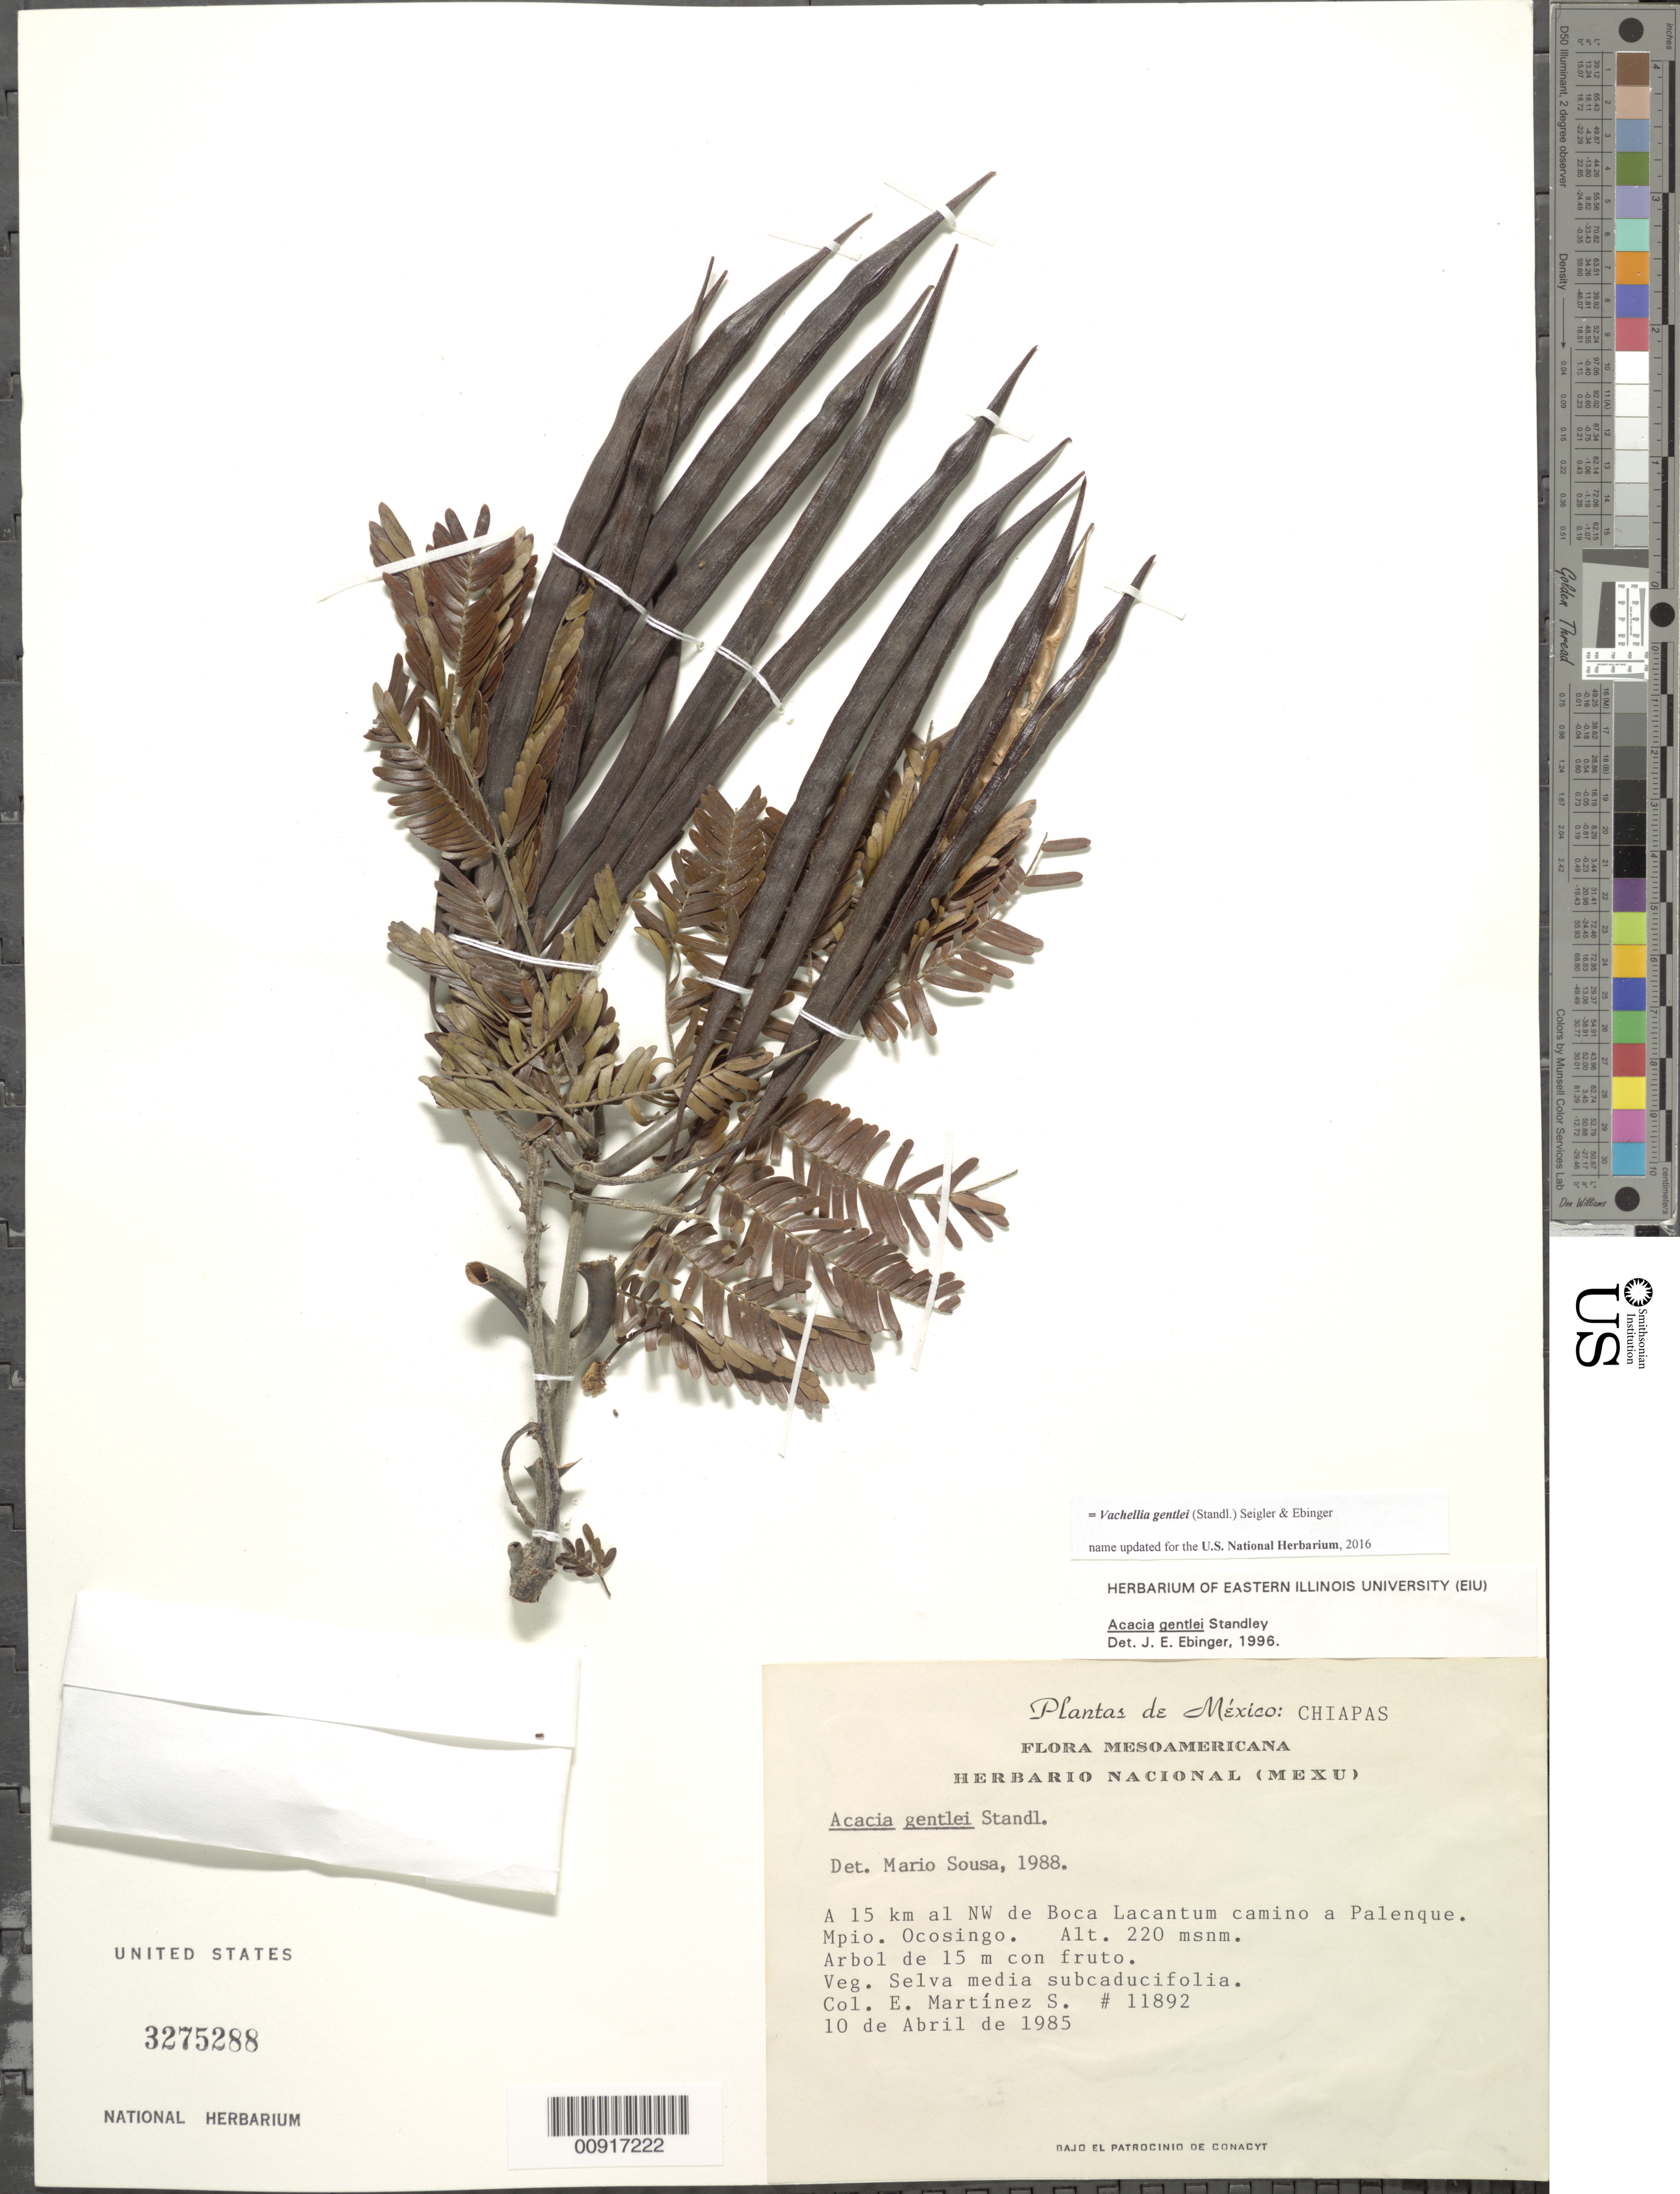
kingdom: Plantae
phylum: Tracheophyta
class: Magnoliopsida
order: Fabales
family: Fabaceae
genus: Vachellia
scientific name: Vachellia gentlei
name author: (Standl.) Seigler & Ebinger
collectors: E. M. Martínez S.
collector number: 11892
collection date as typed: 10 Apr 1985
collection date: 1985-04-10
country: Mexico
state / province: Chiapas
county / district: Ocosingo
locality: A 15 km al NW de Boca Lacantum camino a Palenque. Mpio. Ocosingo, Chiapas.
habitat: Selva media subcaducifolia.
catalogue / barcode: US 3275288